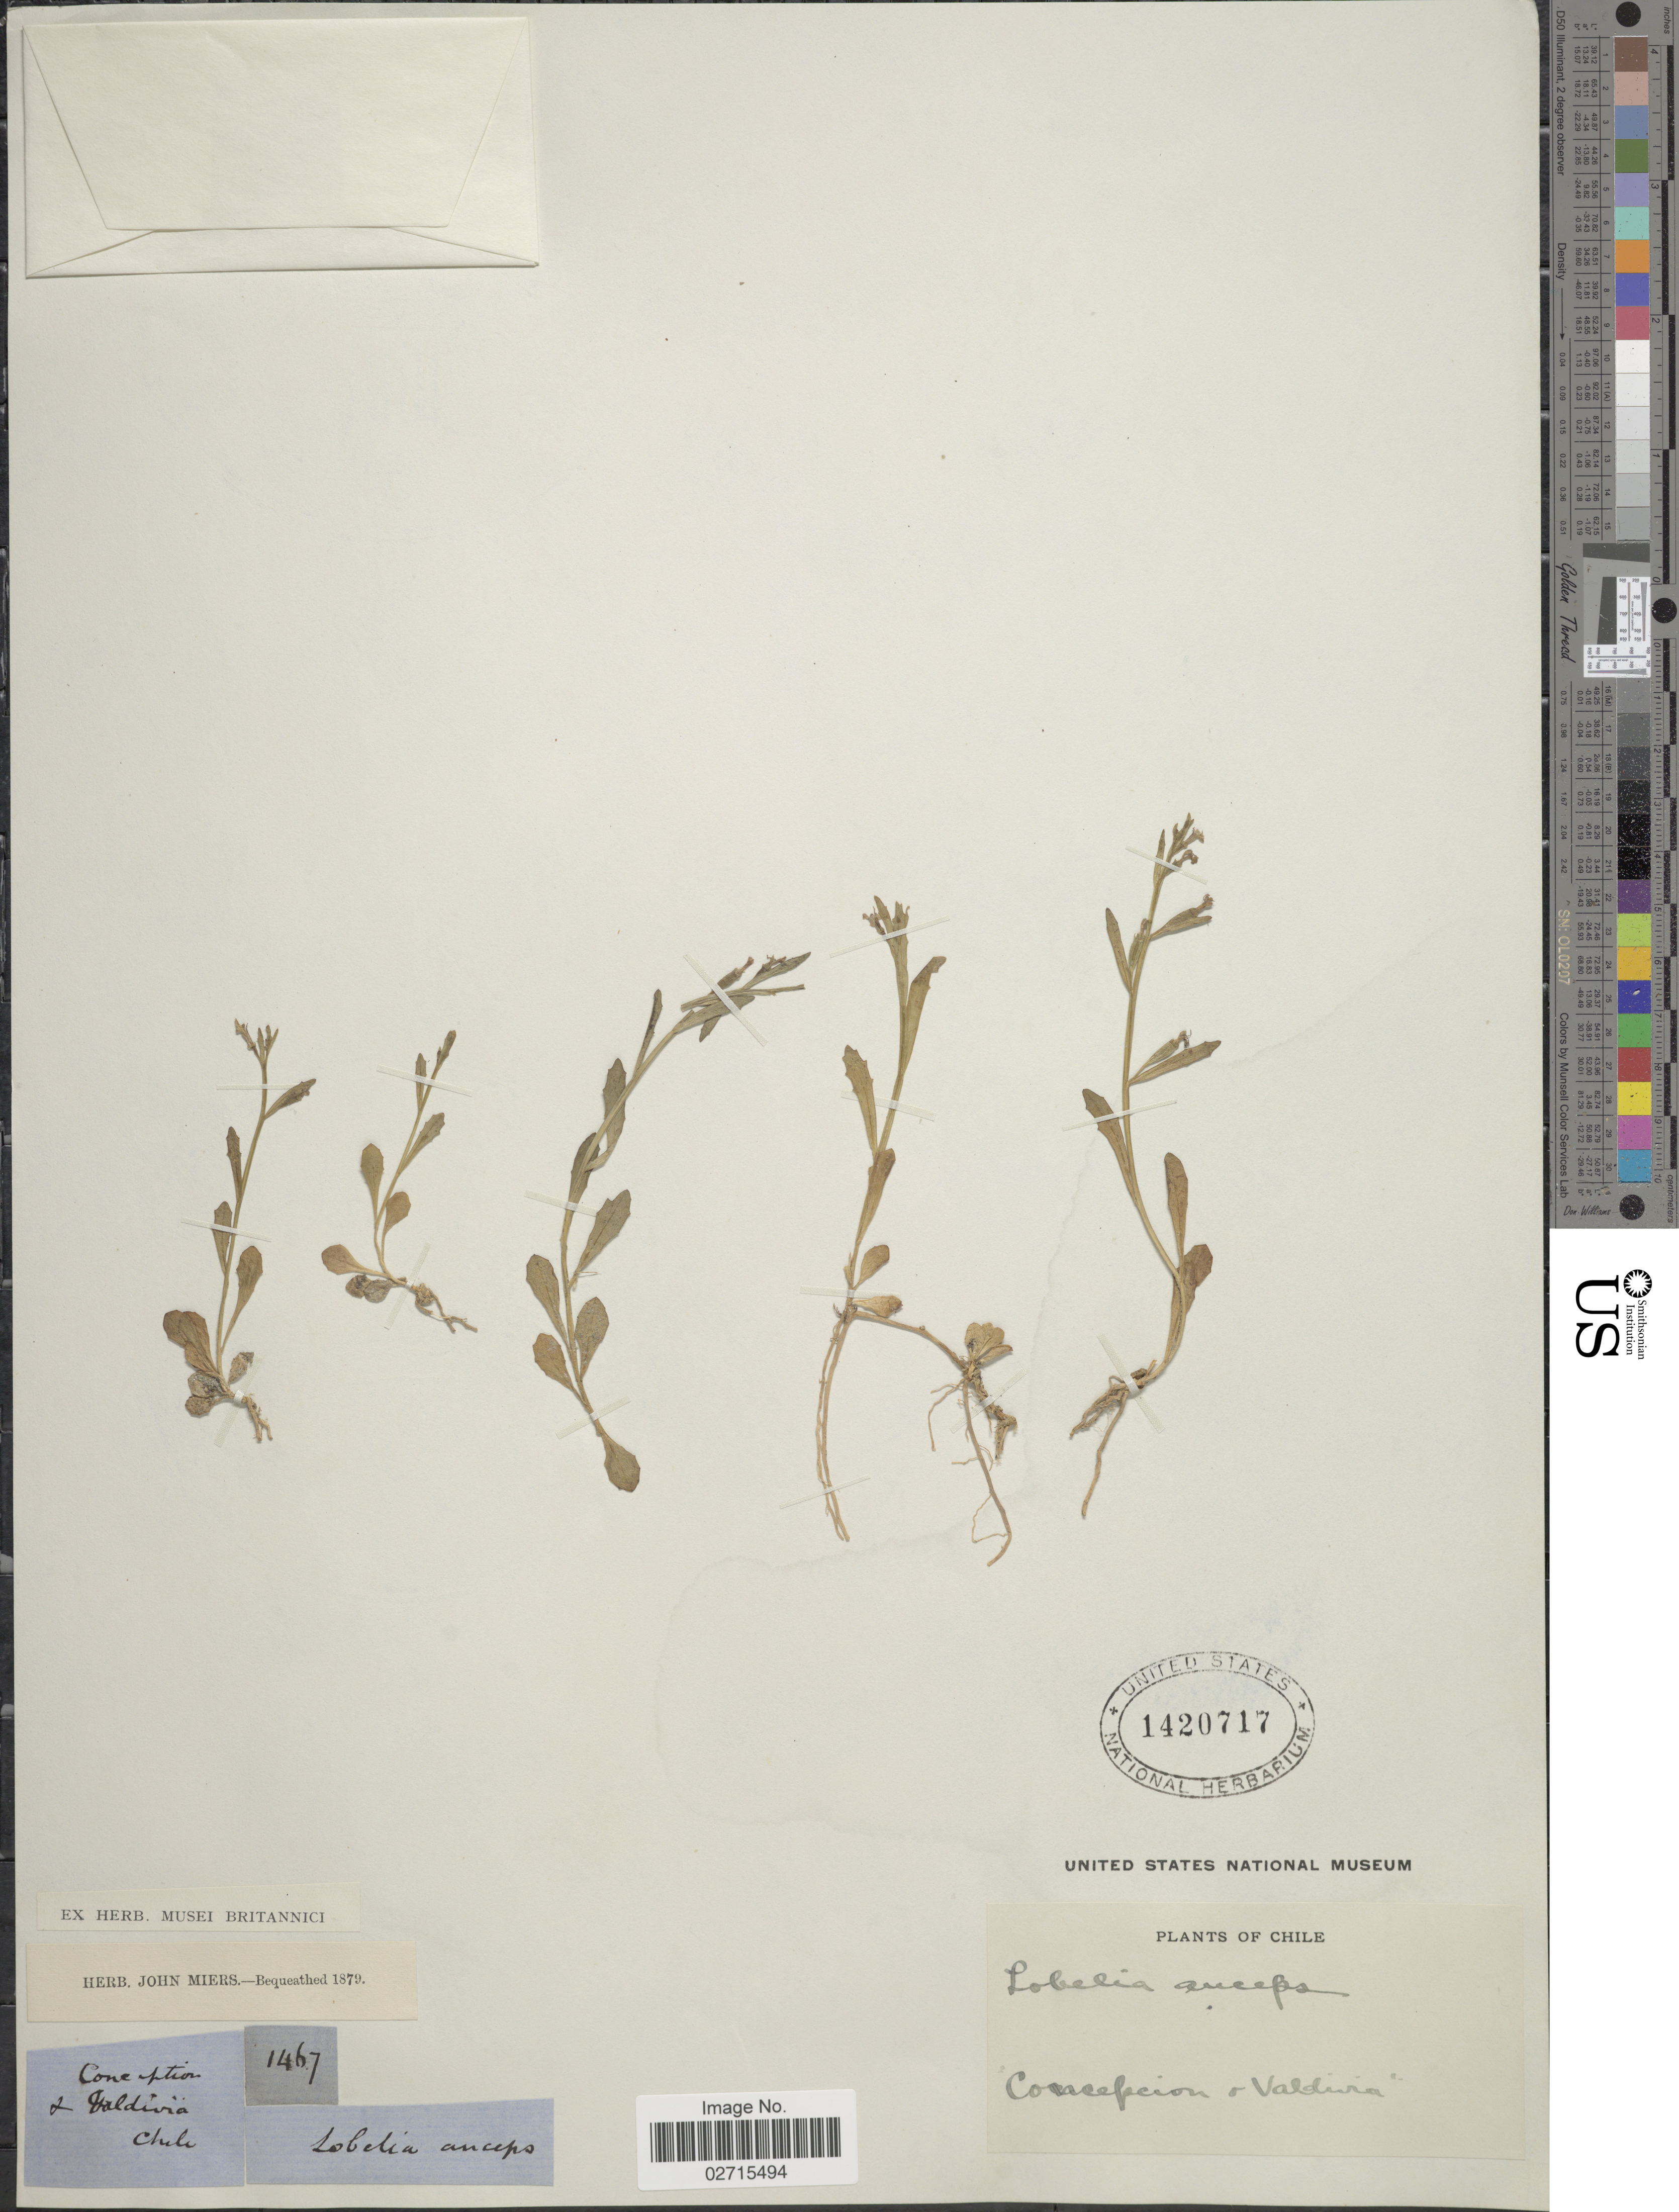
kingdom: Plantae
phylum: Tracheophyta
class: Magnoliopsida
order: Asterales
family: Campanulaceae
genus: Lobelia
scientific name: Lobelia anceps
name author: L. f.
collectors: ex herb. John Miers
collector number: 1467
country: Chile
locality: Concepcion & Valdivia.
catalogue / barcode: US 1420717